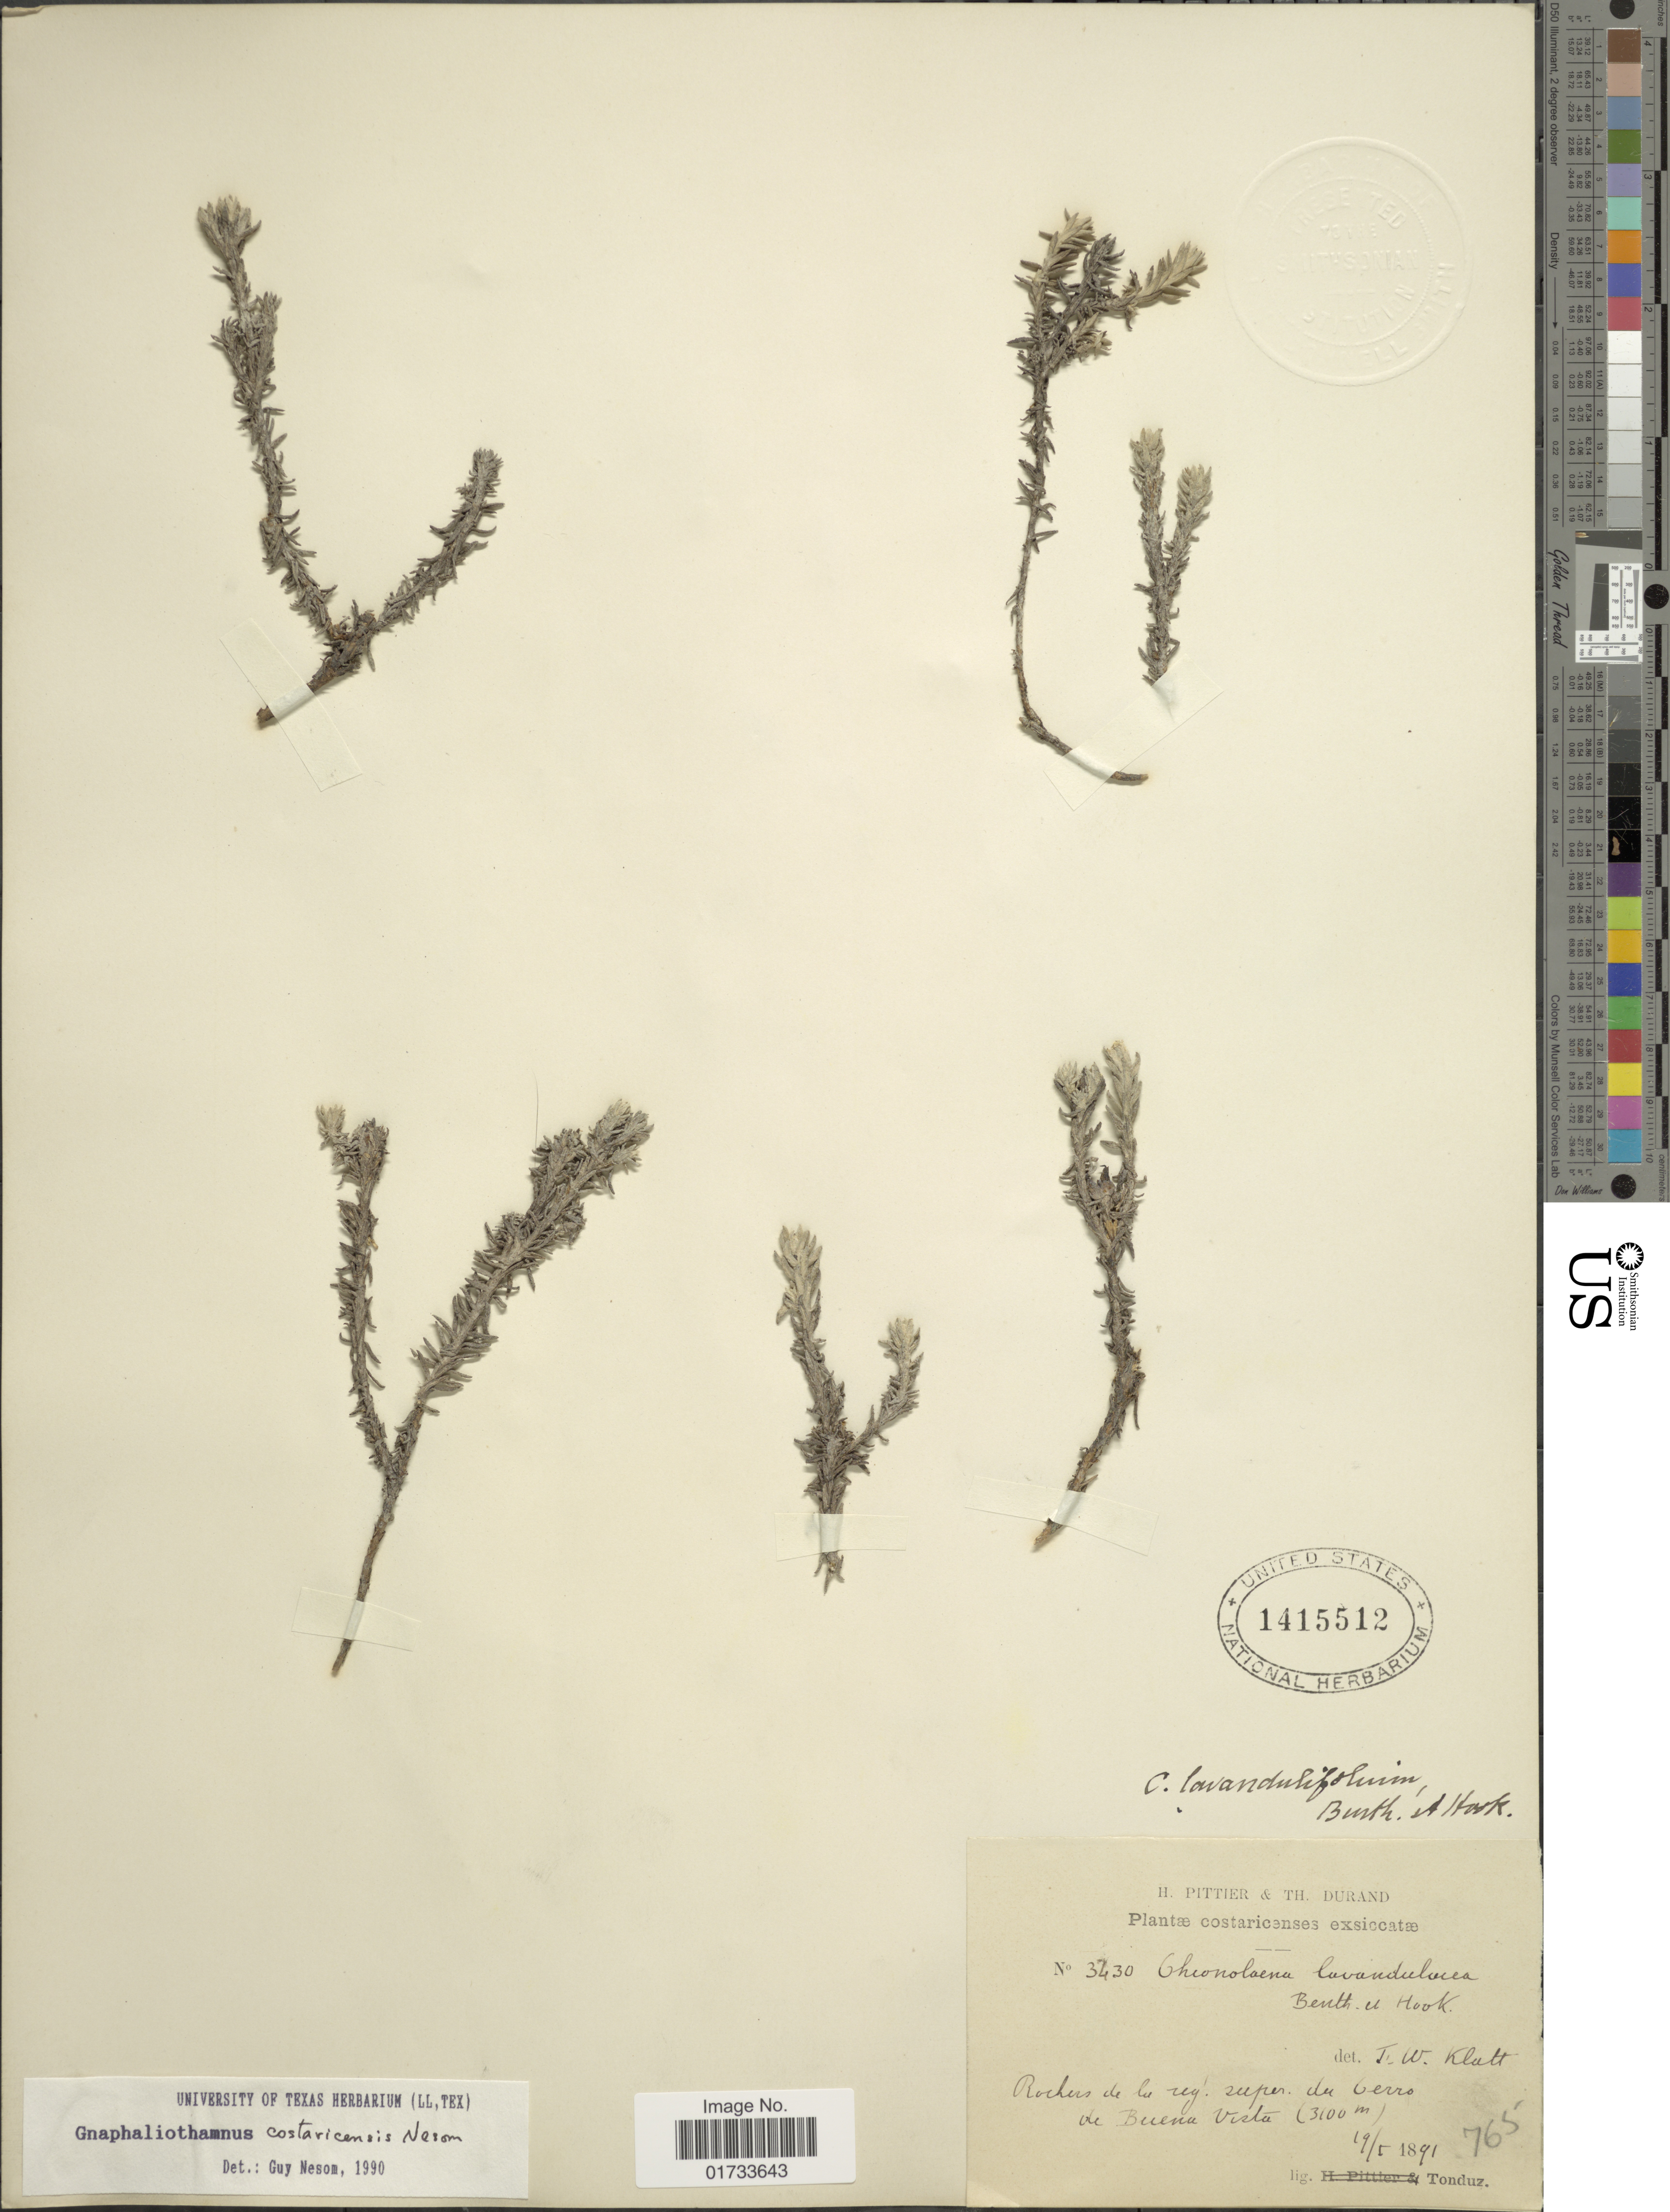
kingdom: Plantae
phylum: Tracheophyta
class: Magnoliopsida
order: Asterales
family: Asteraceae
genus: Chionolaena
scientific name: Chionolaena costaricensis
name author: (G.L. Nesom) G.L. Nesom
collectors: A. Tonduz, H. F. Pittier & T. Durand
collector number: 3430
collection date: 1891-05-19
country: Costa Rica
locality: Rochers de la reg. super du Cerro de Buena Vista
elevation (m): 3100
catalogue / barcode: US 1415512